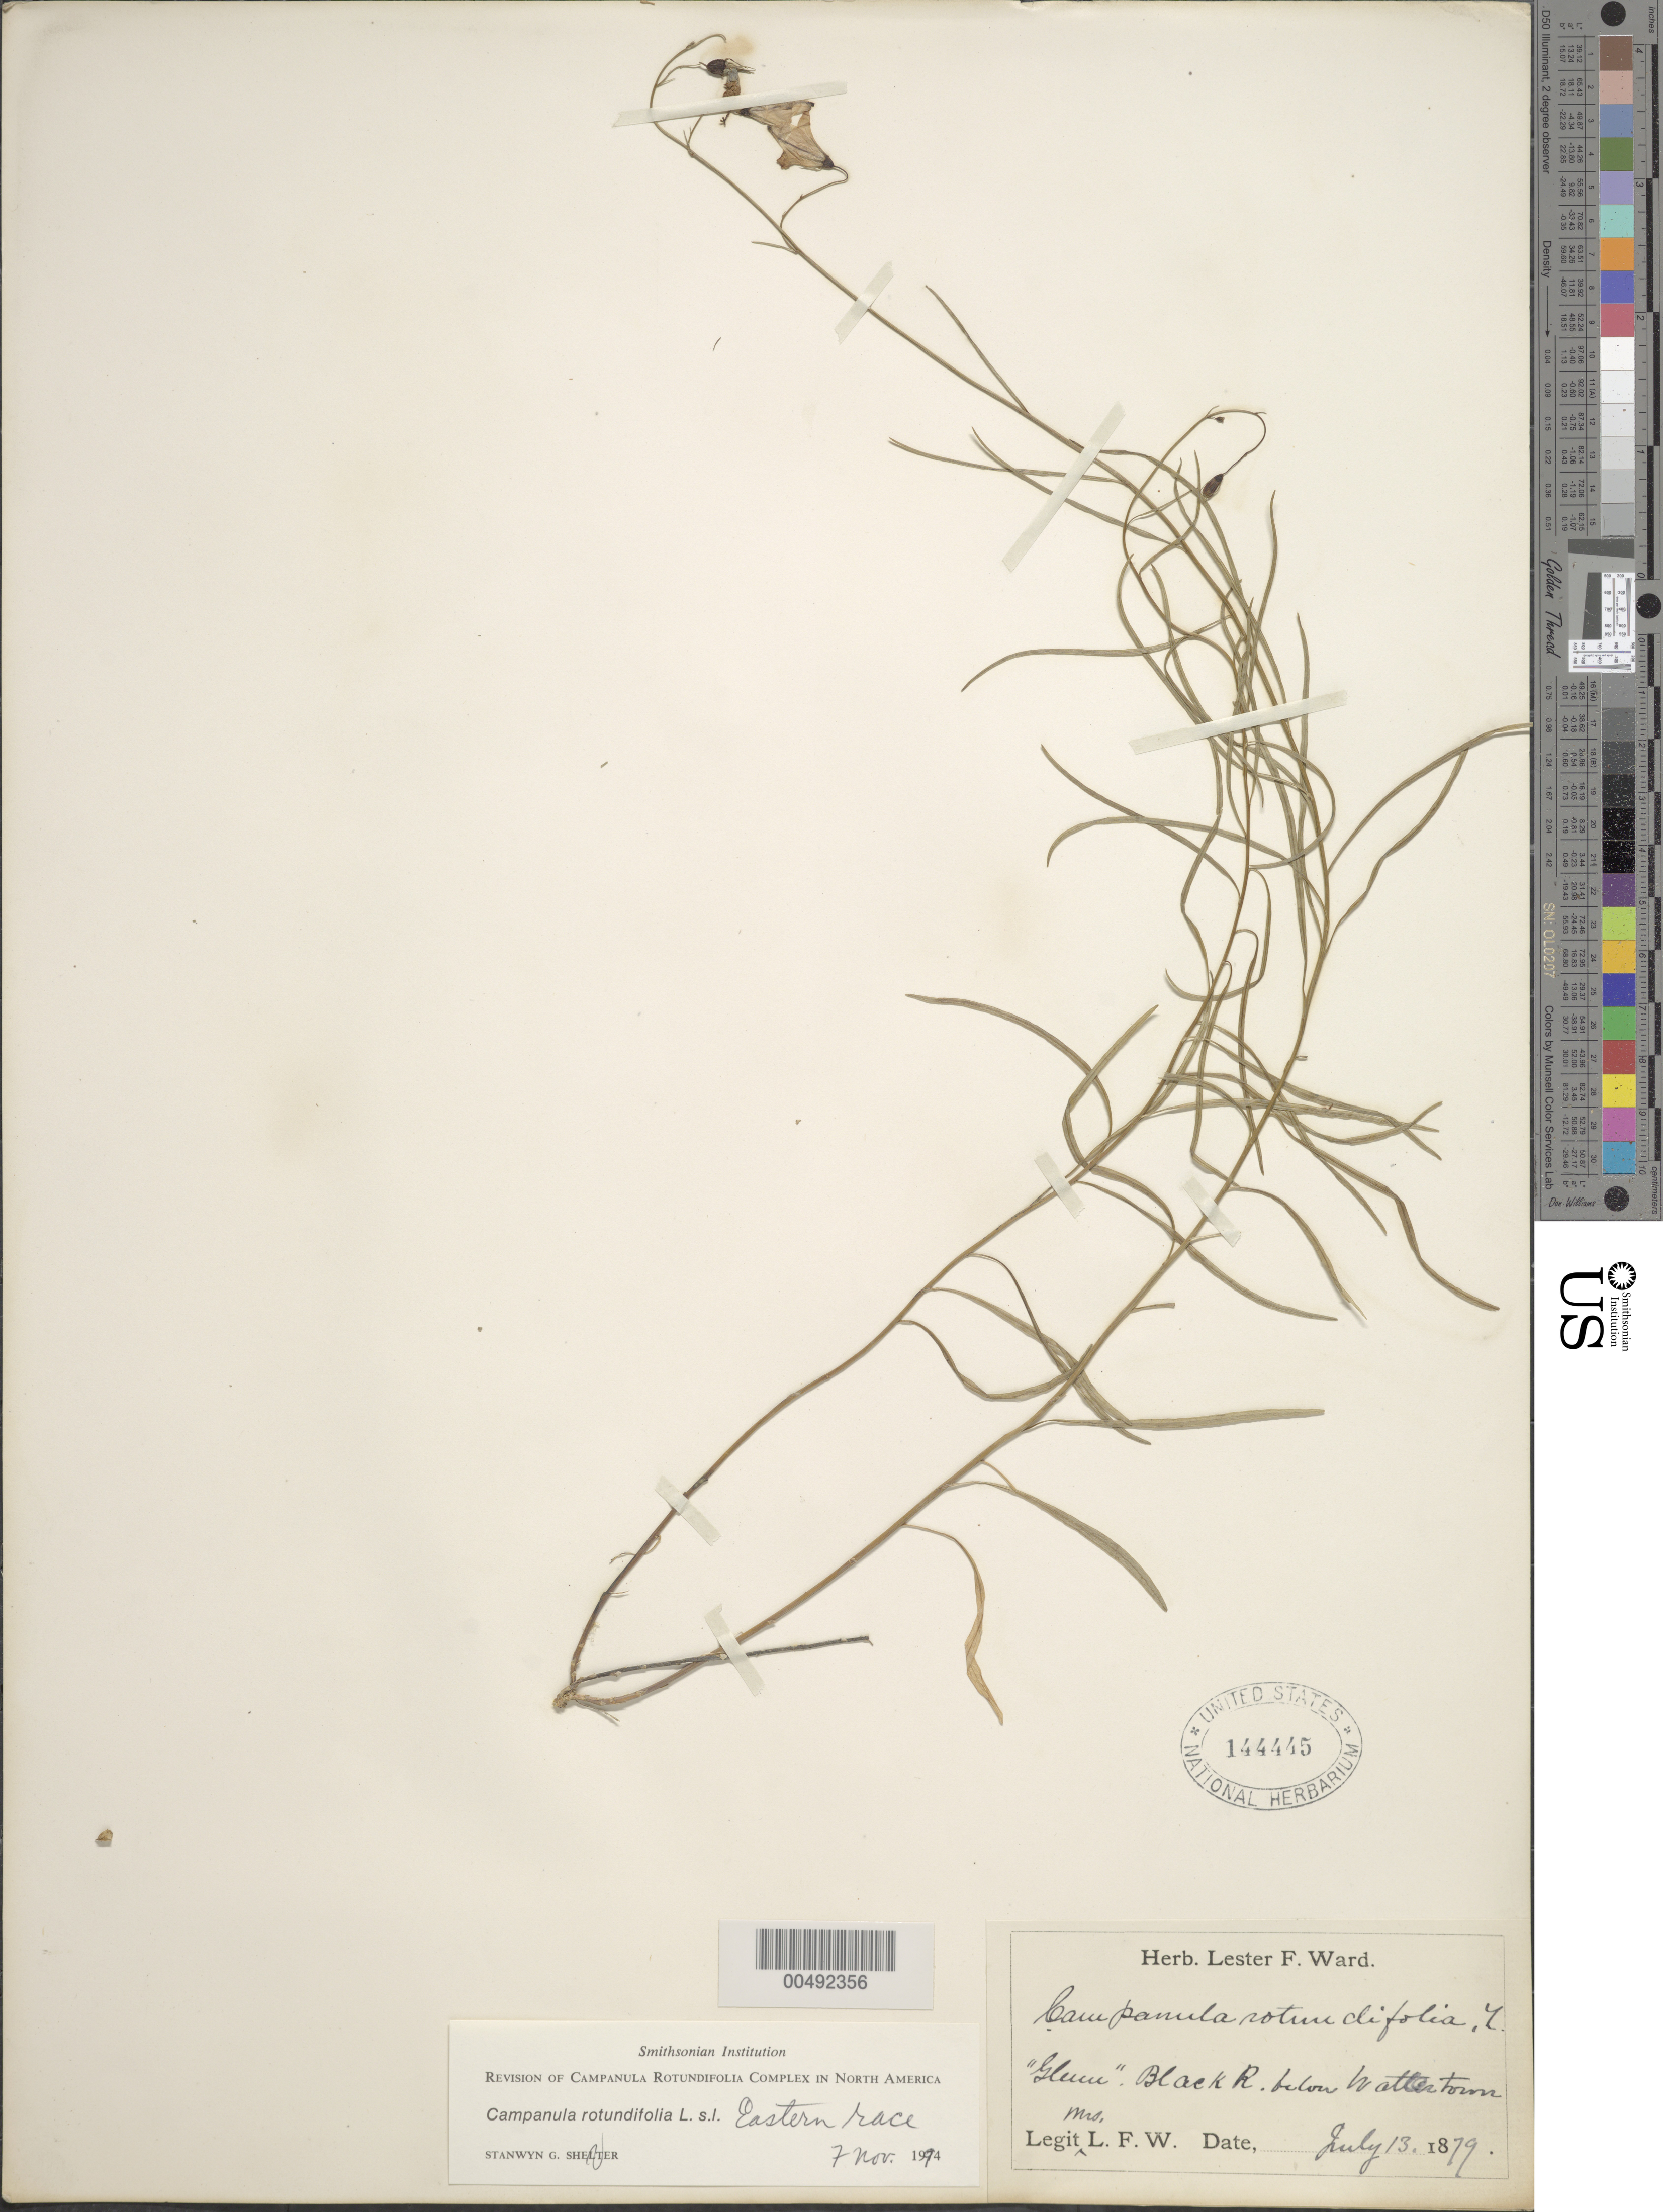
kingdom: Plantae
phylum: Tracheophyta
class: Magnoliopsida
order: Asterales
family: Campanulaceae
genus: Campanula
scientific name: Campanula rotundifolia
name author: L.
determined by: Ward, Lester F.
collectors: L. F. Ward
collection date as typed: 13 Jul 1879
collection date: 1879-07-13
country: United States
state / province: New York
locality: Black River below Watertown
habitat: "Glenn"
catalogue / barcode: US 144445